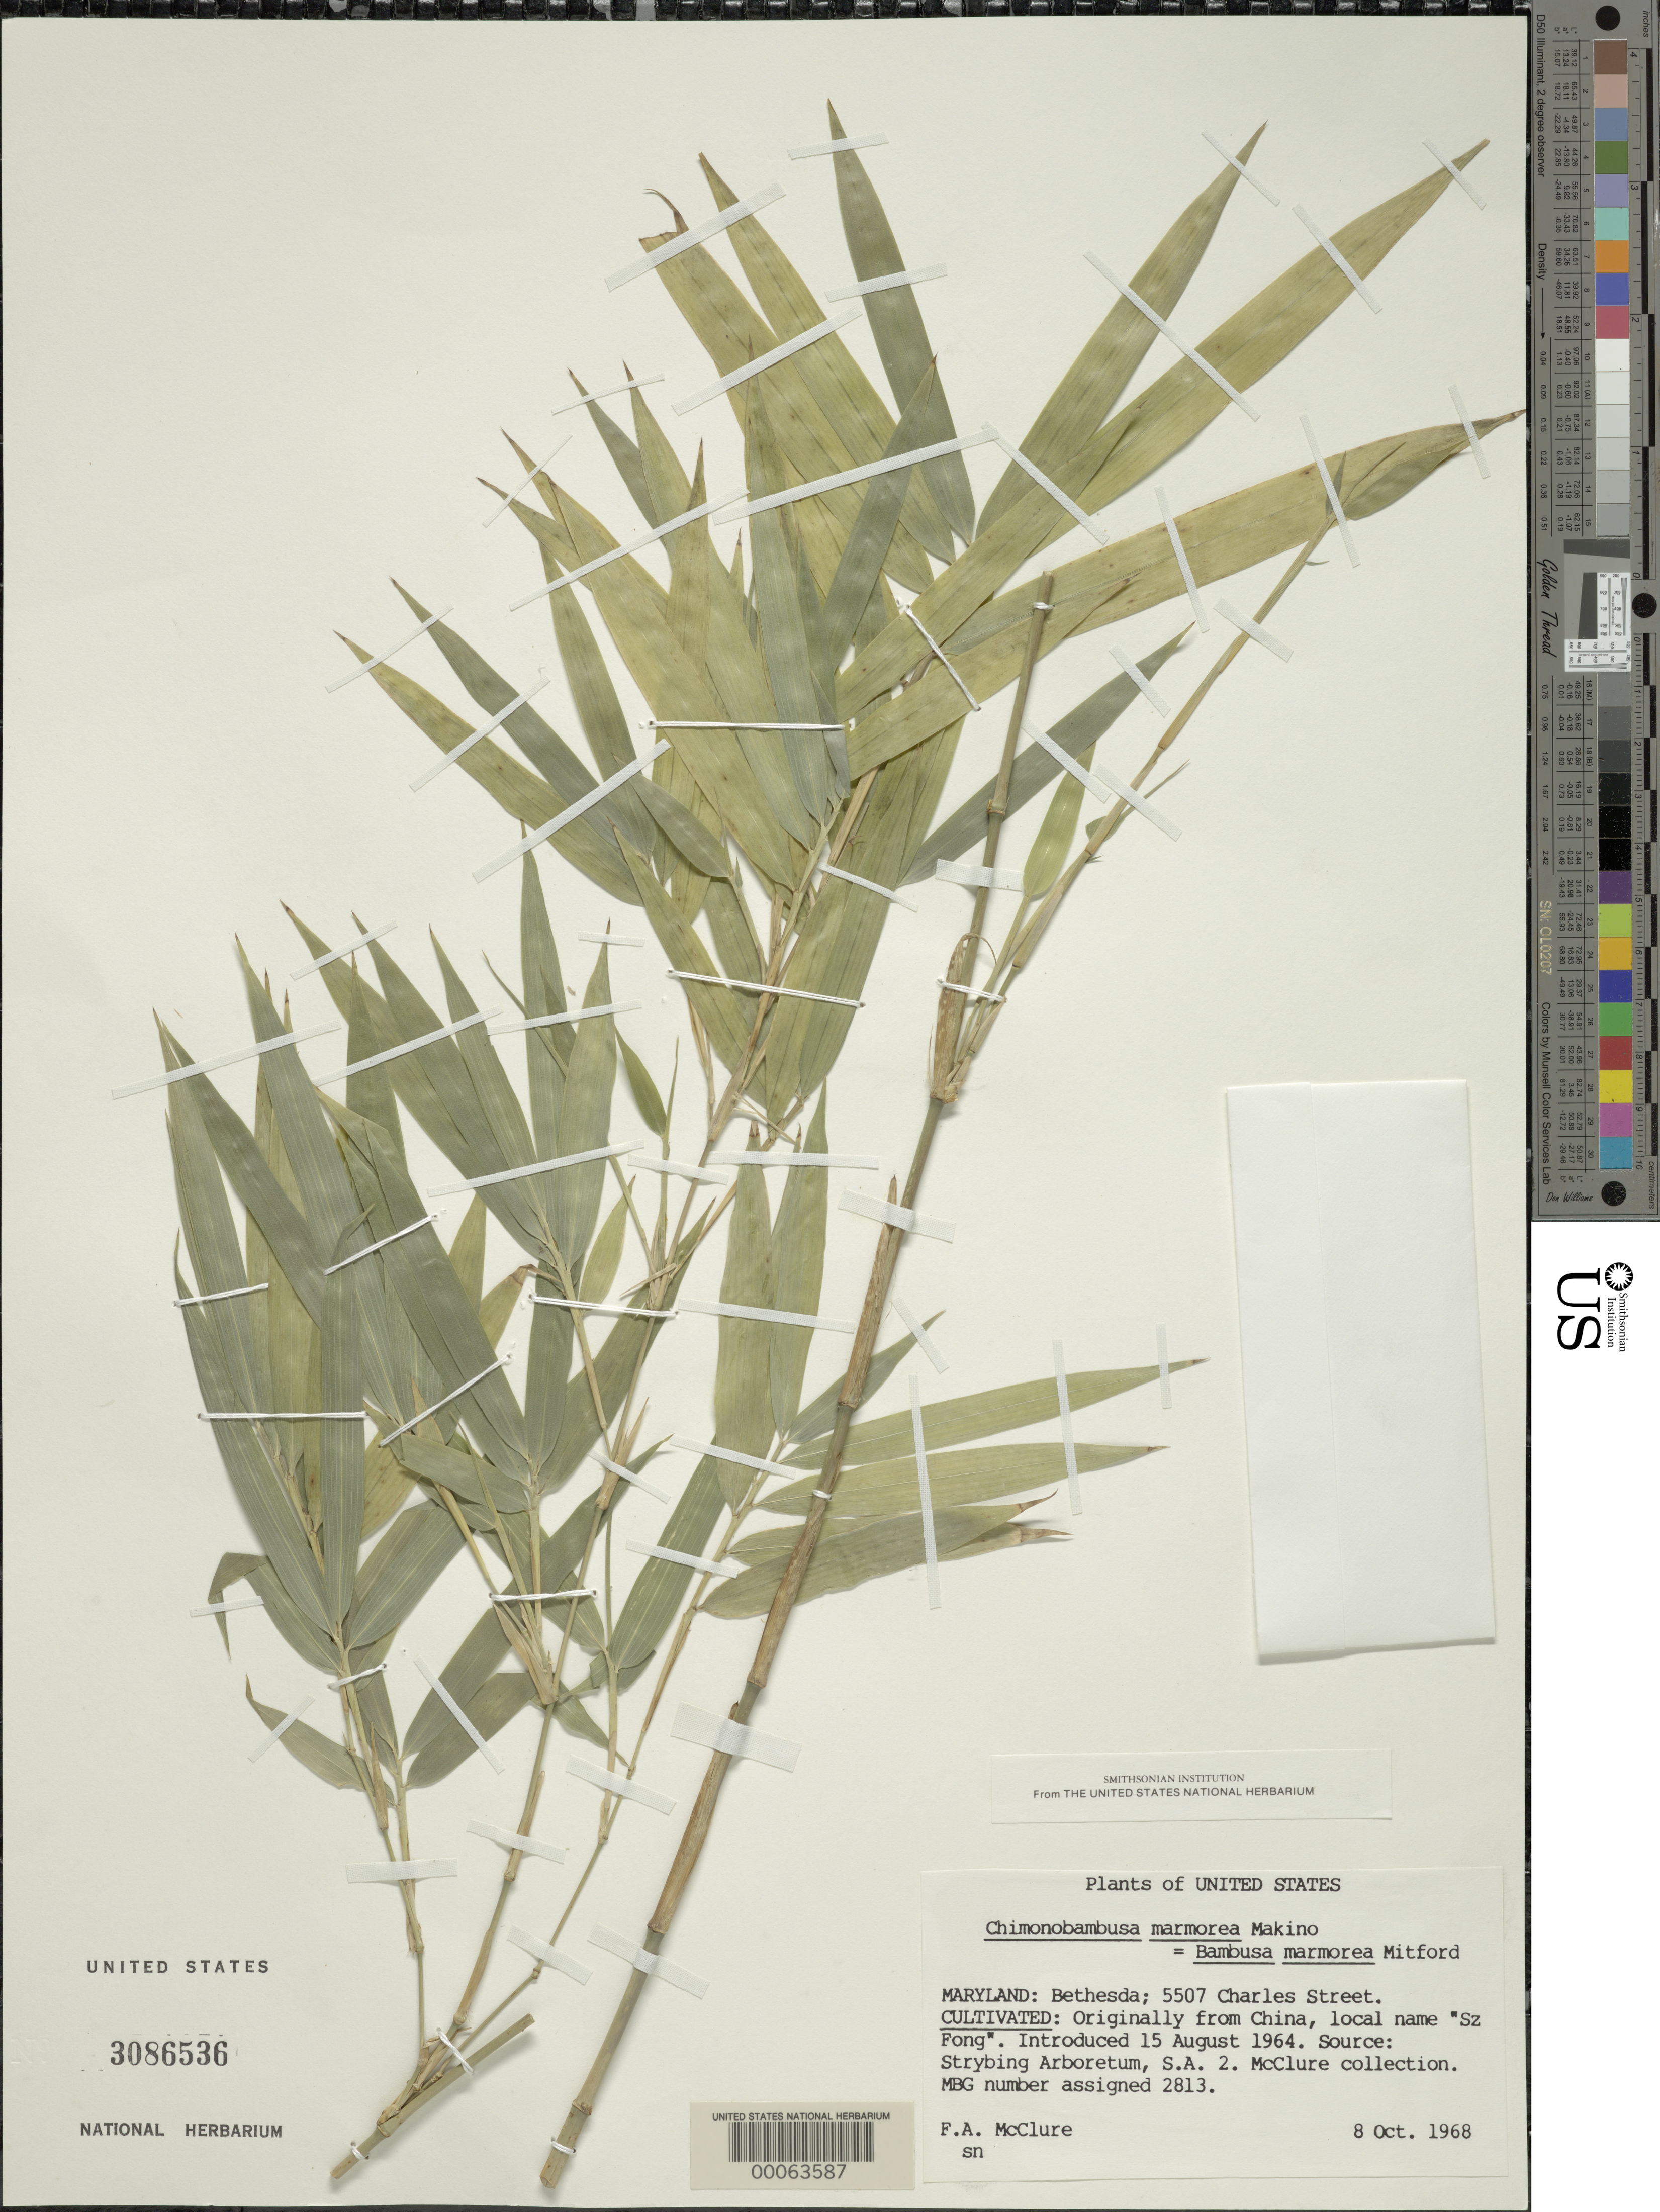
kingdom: Plantae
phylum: Tracheophyta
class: Liliopsida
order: Poales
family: Poaceae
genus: Chimonobambusa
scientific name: Chimonobambusa marmorea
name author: Makino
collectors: F. A. McClure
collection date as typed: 08 Oct 1968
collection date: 1968-10-08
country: United States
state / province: Maryland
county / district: Montgomery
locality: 5507 Charles Street, Bethesda (McClure's garden)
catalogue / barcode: US 3086536